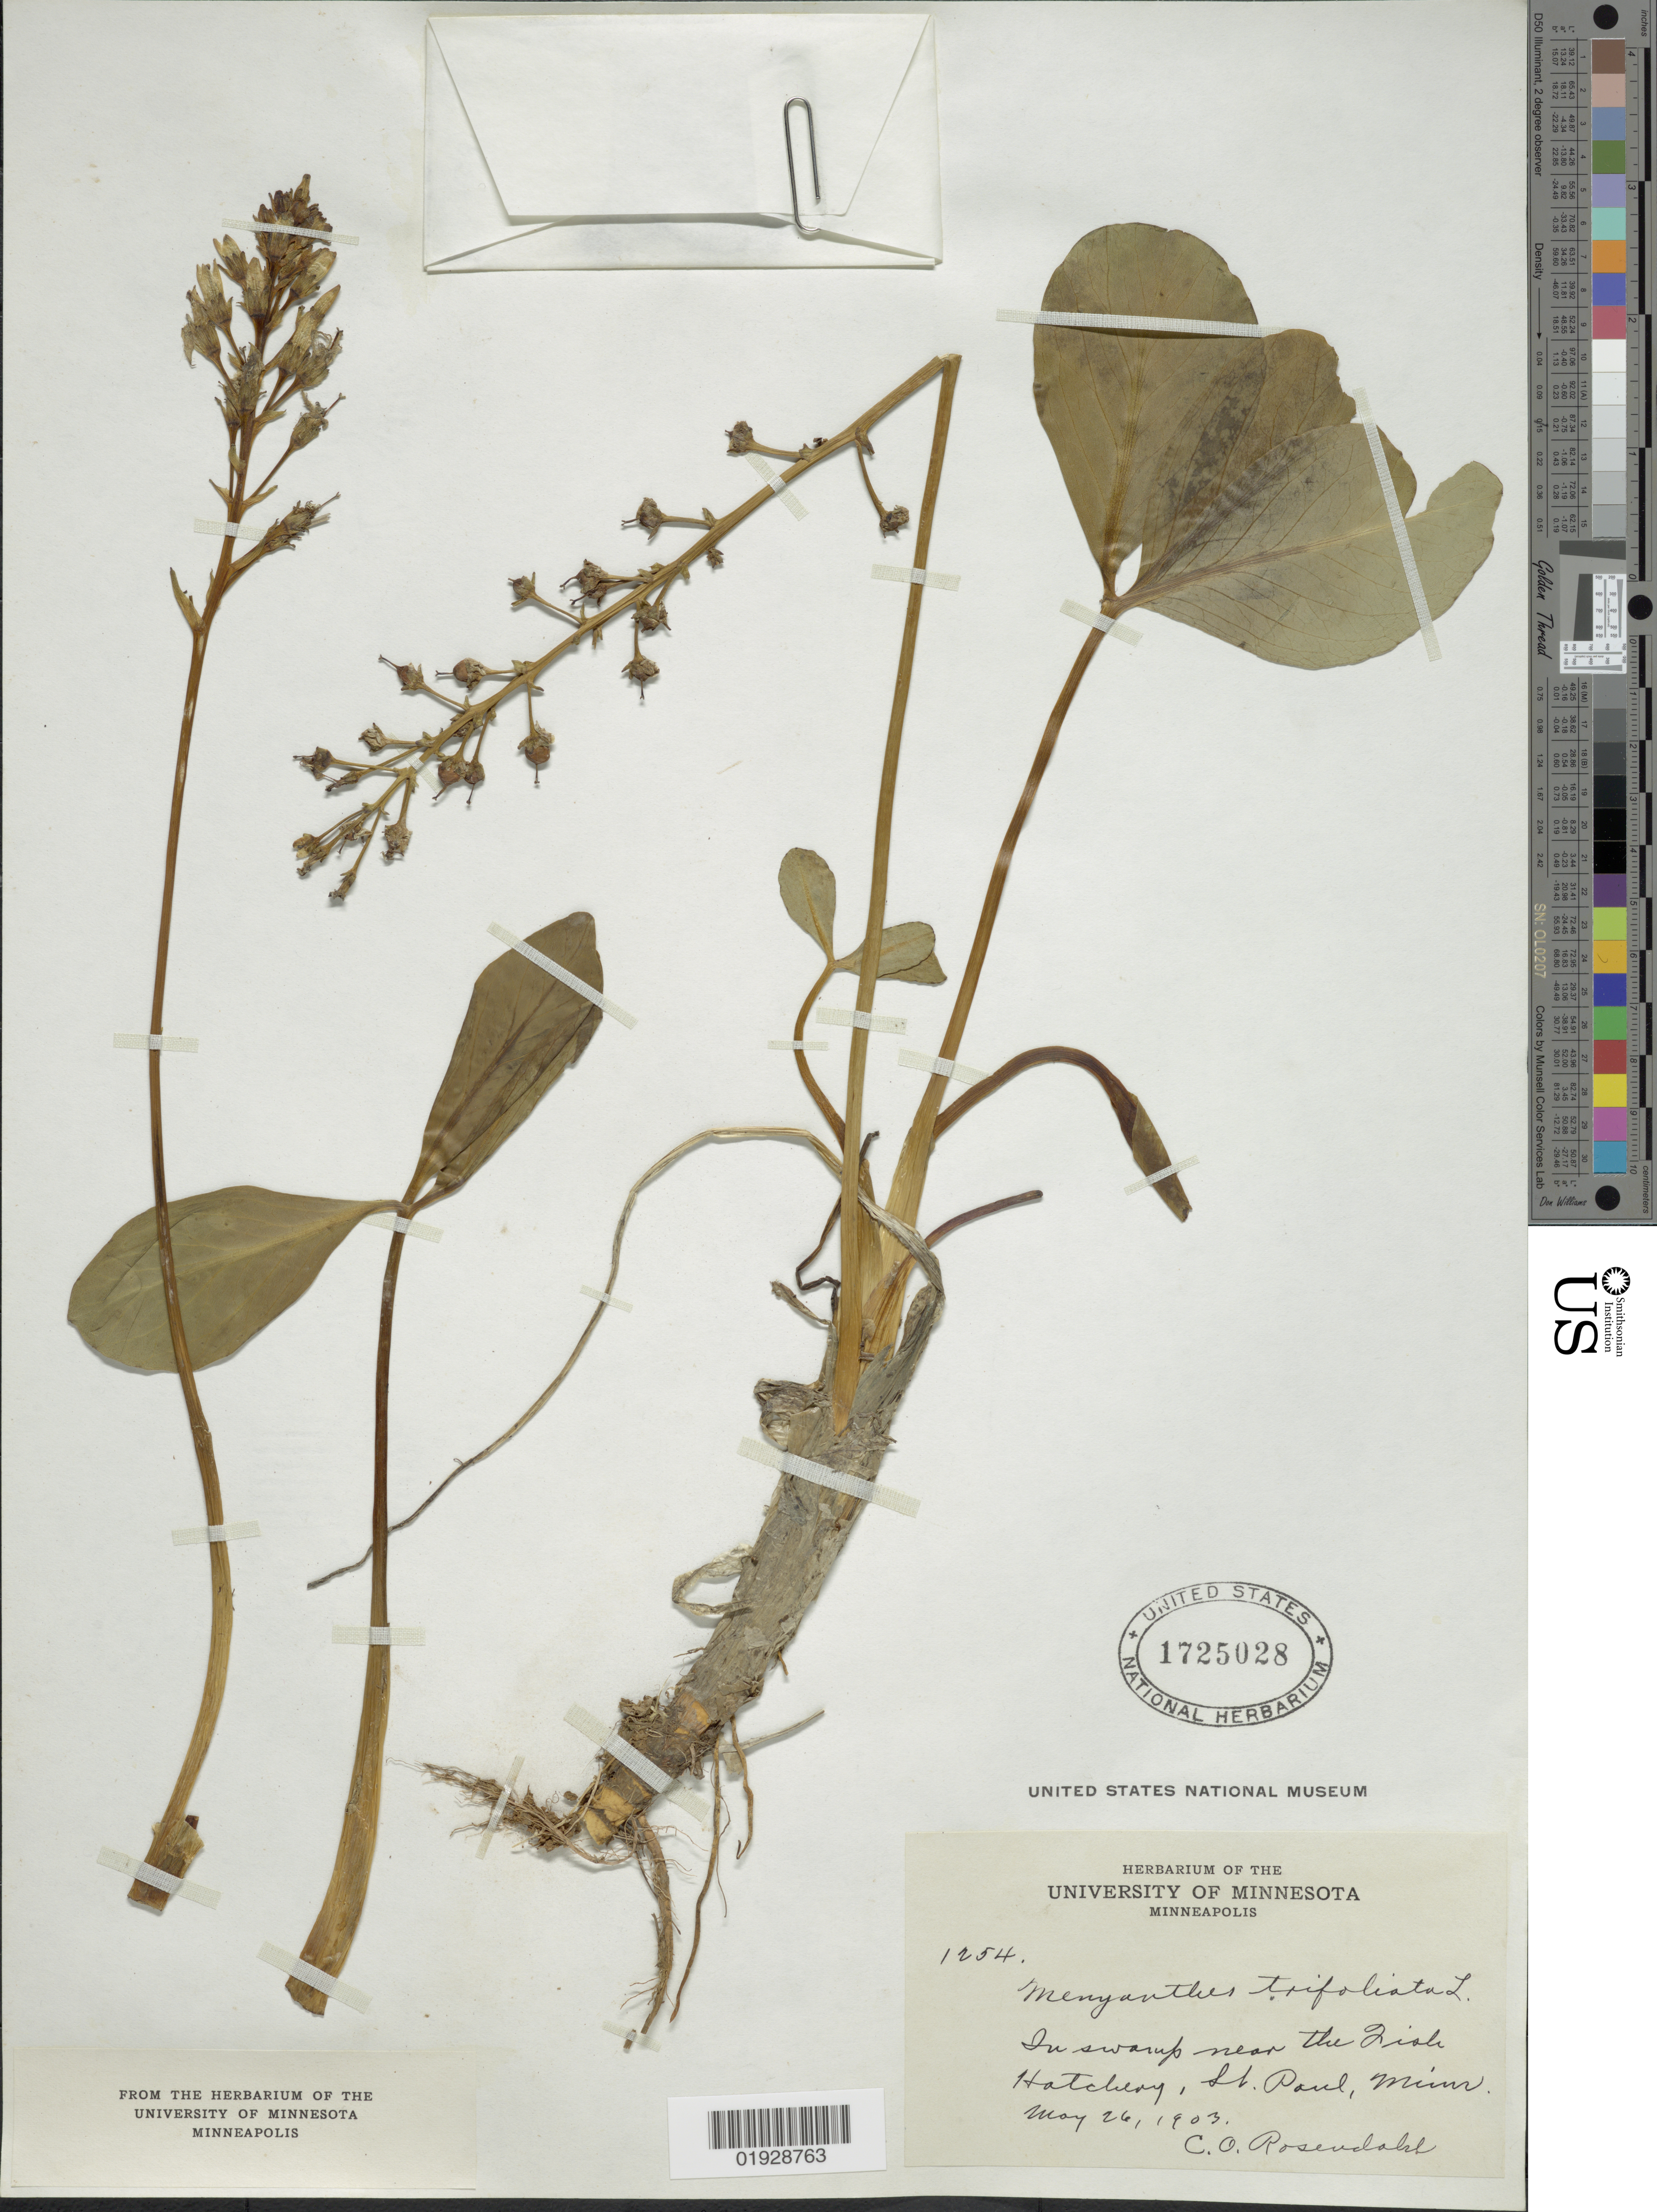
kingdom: Plantae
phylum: Tracheophyta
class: Magnoliopsida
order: Asterales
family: Menyanthaceae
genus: Menyanthes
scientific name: Menyanthes trifoliata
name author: L.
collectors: C. O. Rosendahl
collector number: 1254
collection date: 1903-05-26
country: United States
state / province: Minnesota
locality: In swamp near the Fish Hatchery, St. Paul, Minn.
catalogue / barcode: US 1725028